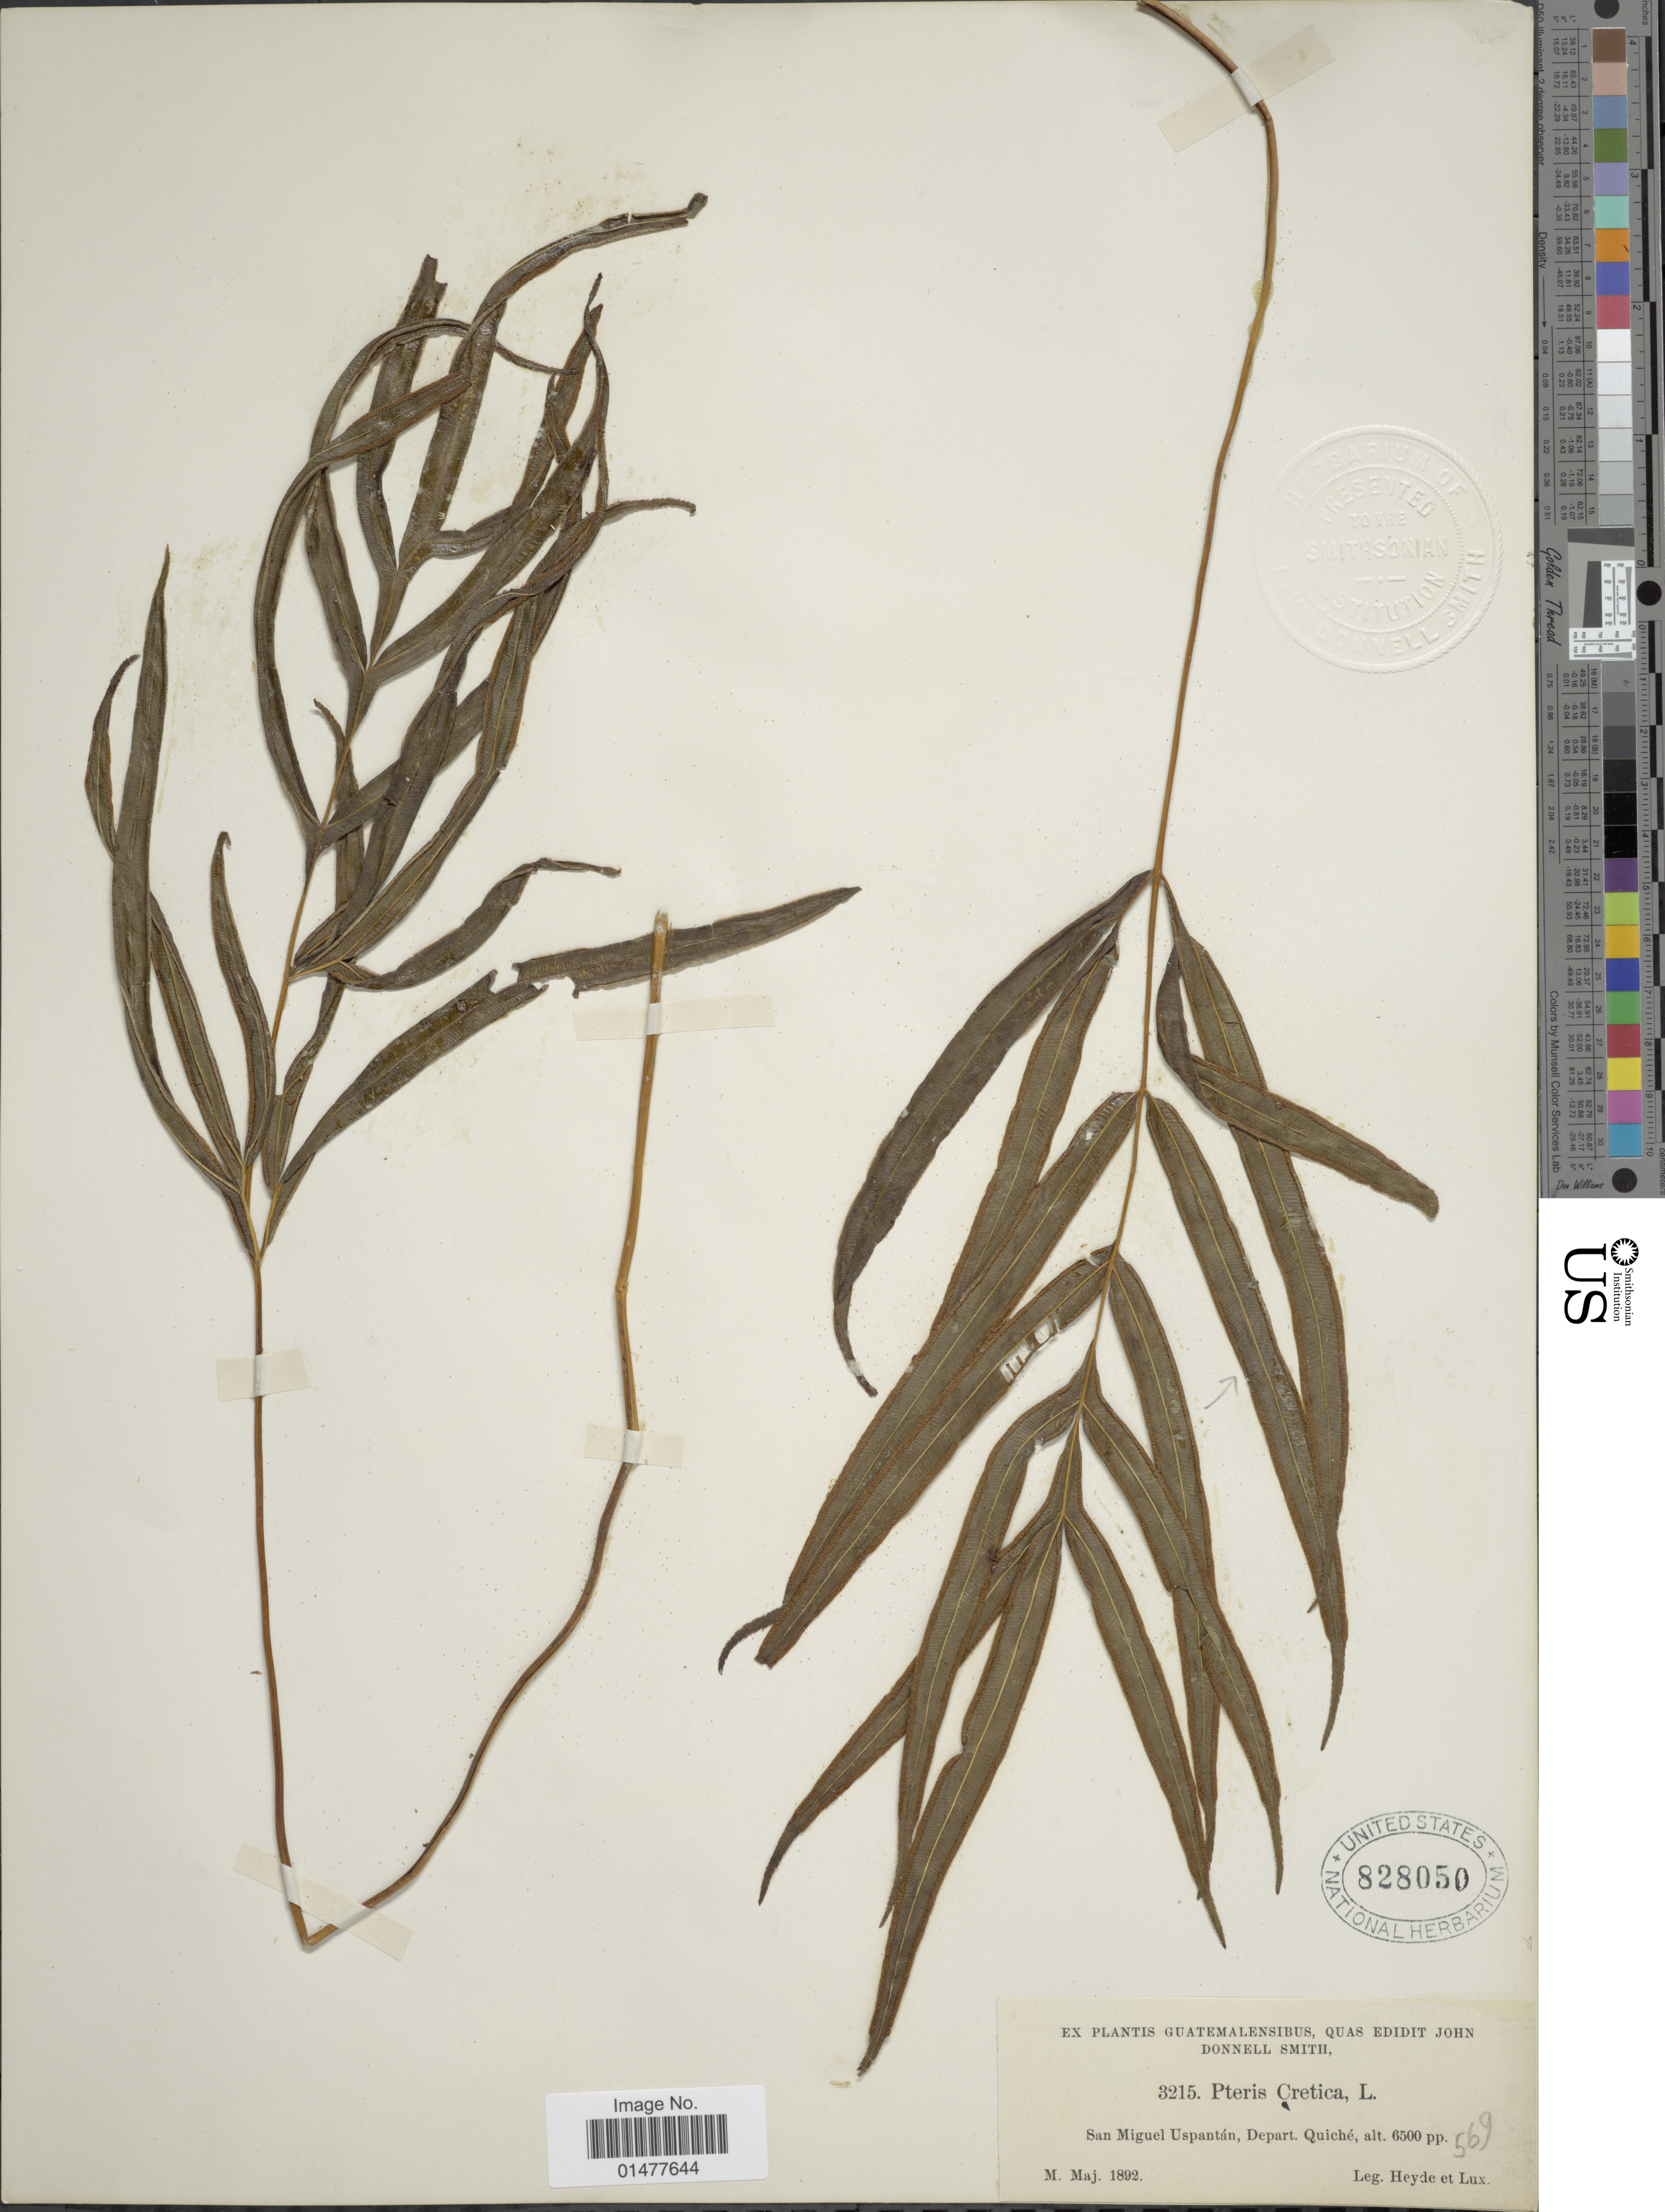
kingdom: Plantae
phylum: Tracheophyta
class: Polypodiopsida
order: Polypodiales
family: Pteridaceae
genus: Pteris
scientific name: Pteris cretica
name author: L.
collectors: Heyde & Lux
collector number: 3215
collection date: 1892-05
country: Guatemala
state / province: El Quiché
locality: San Miguel Uspantán, Depart. Quiche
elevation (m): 1981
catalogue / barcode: US 828050